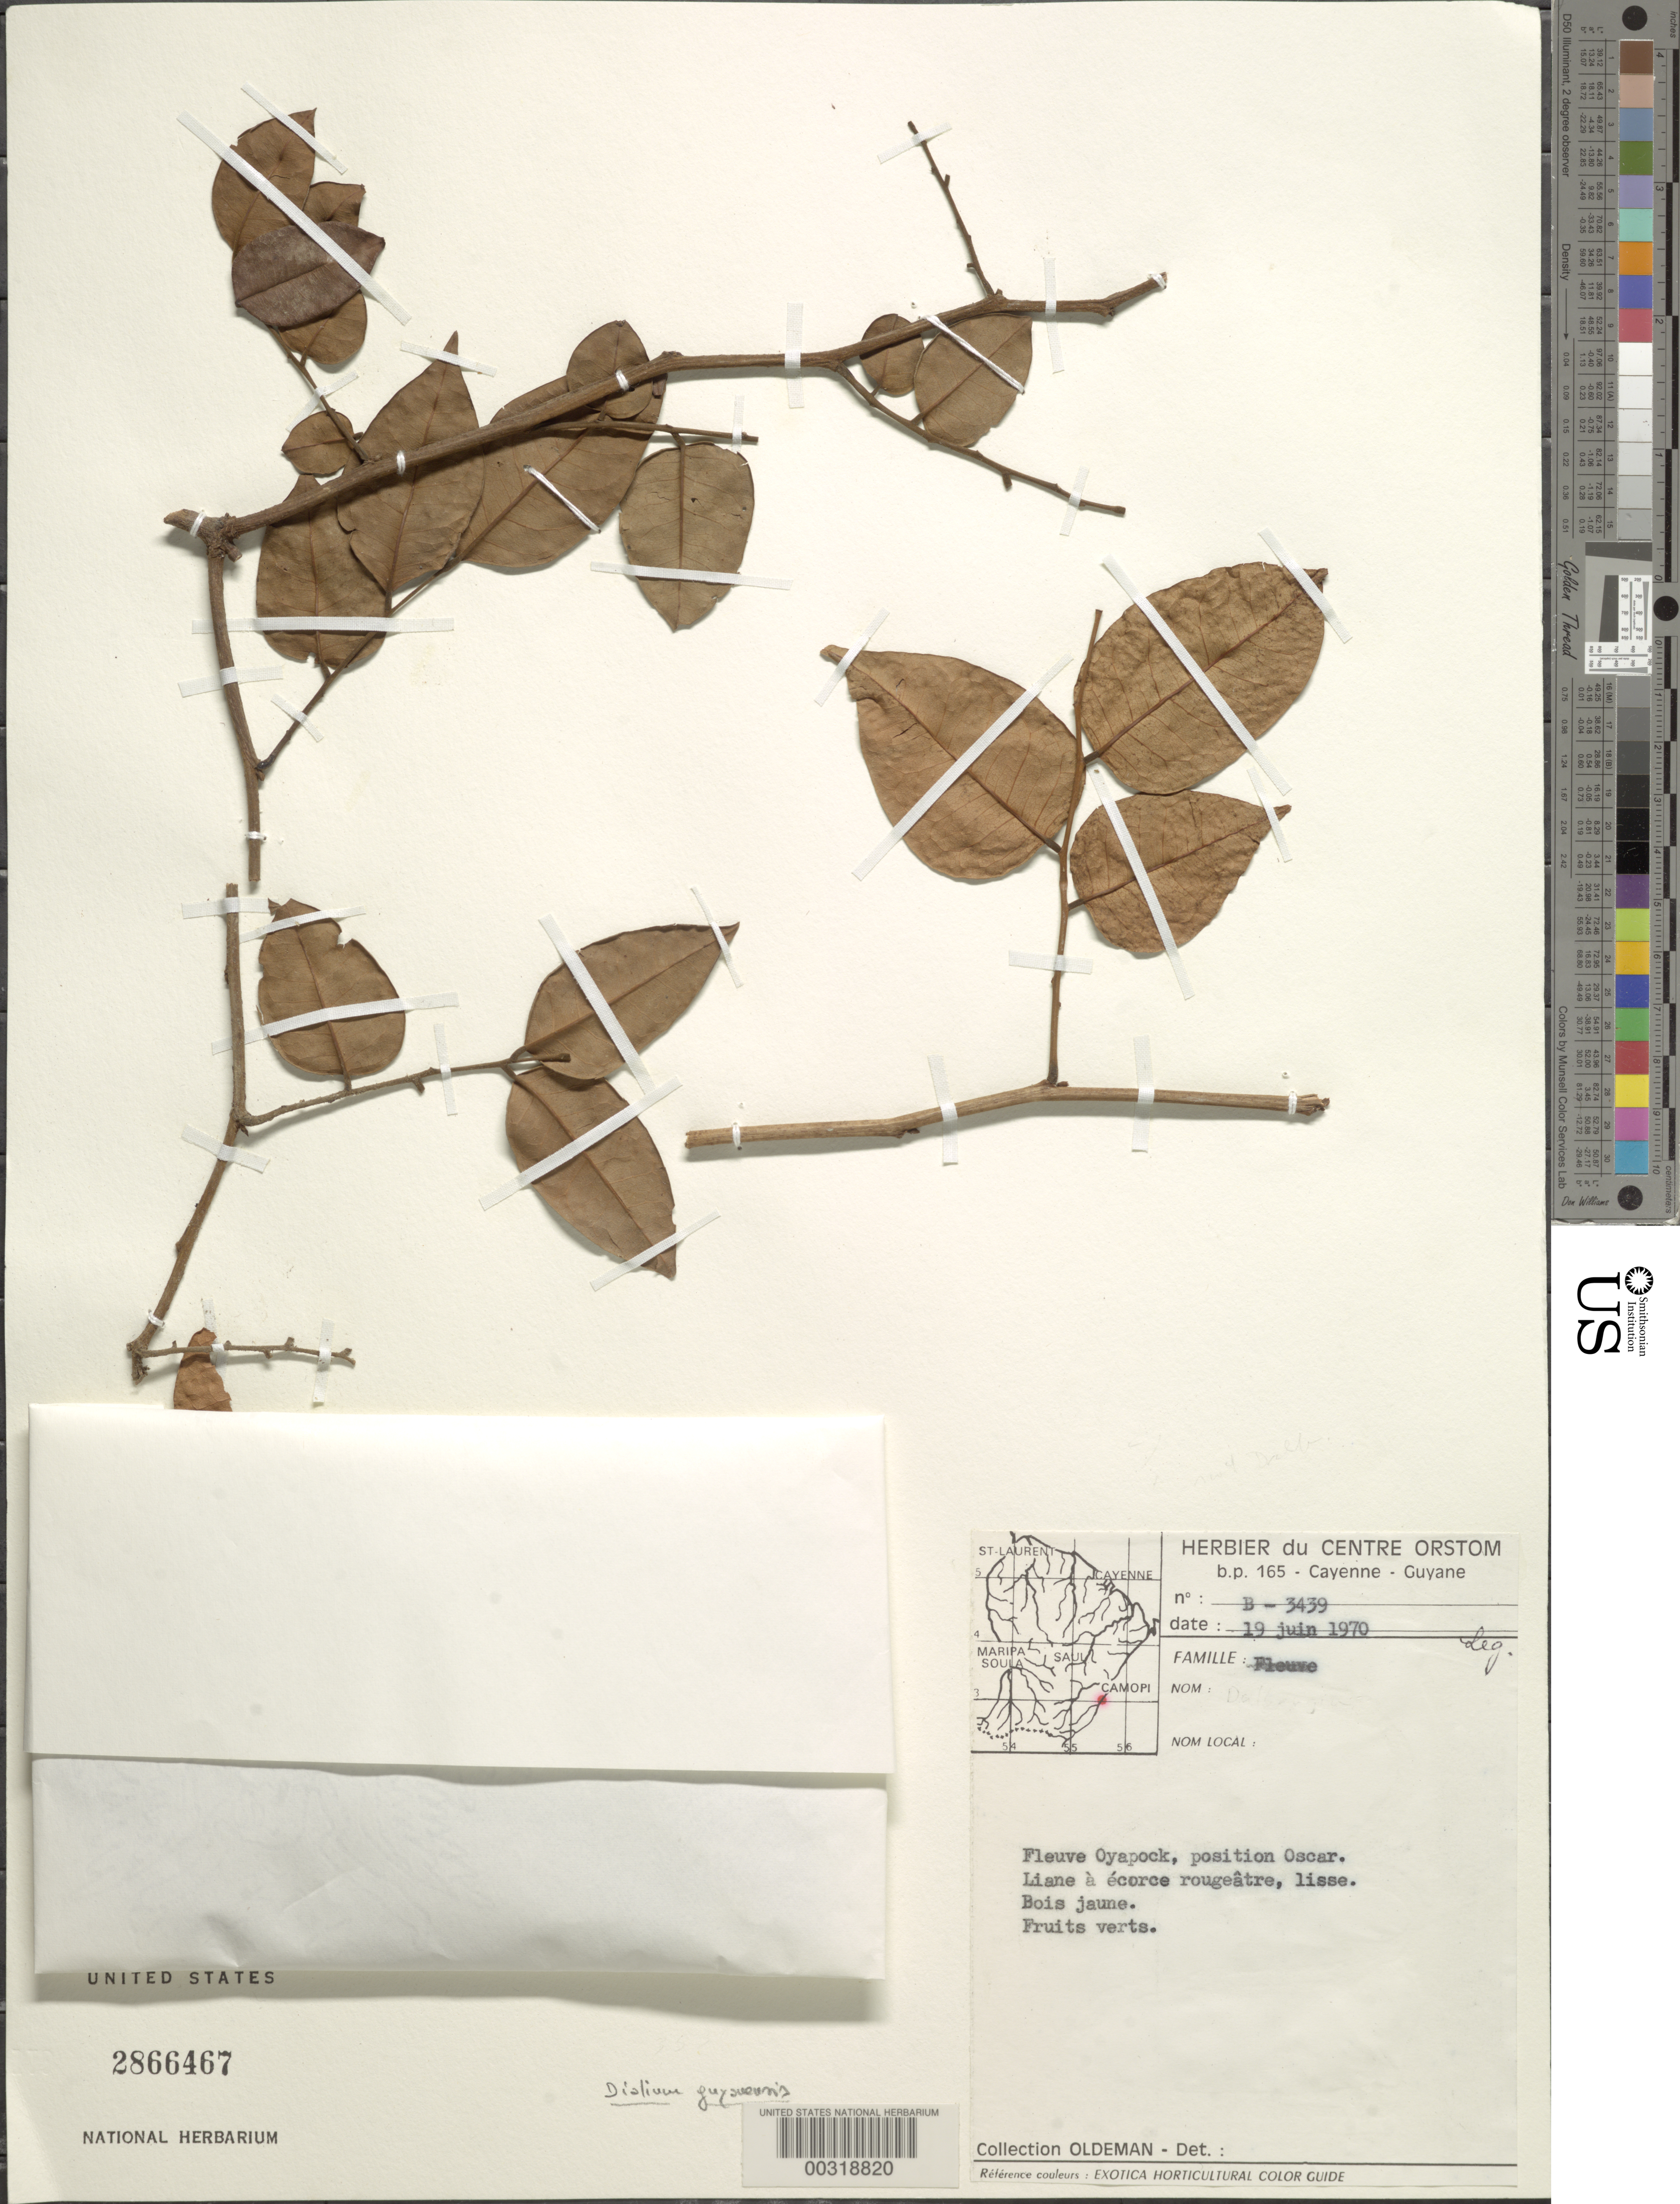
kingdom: Plantae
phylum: Tracheophyta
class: Magnoliopsida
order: Fabales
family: Fabaceae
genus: Dialium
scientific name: Dialium guianense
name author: (Aubl.) Sandwith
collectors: R. Oldeman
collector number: B3439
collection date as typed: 19 Jun 1970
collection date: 1970-06-19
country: French Guiana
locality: Fleuve oyapock, poition oscar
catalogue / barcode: US 2866467